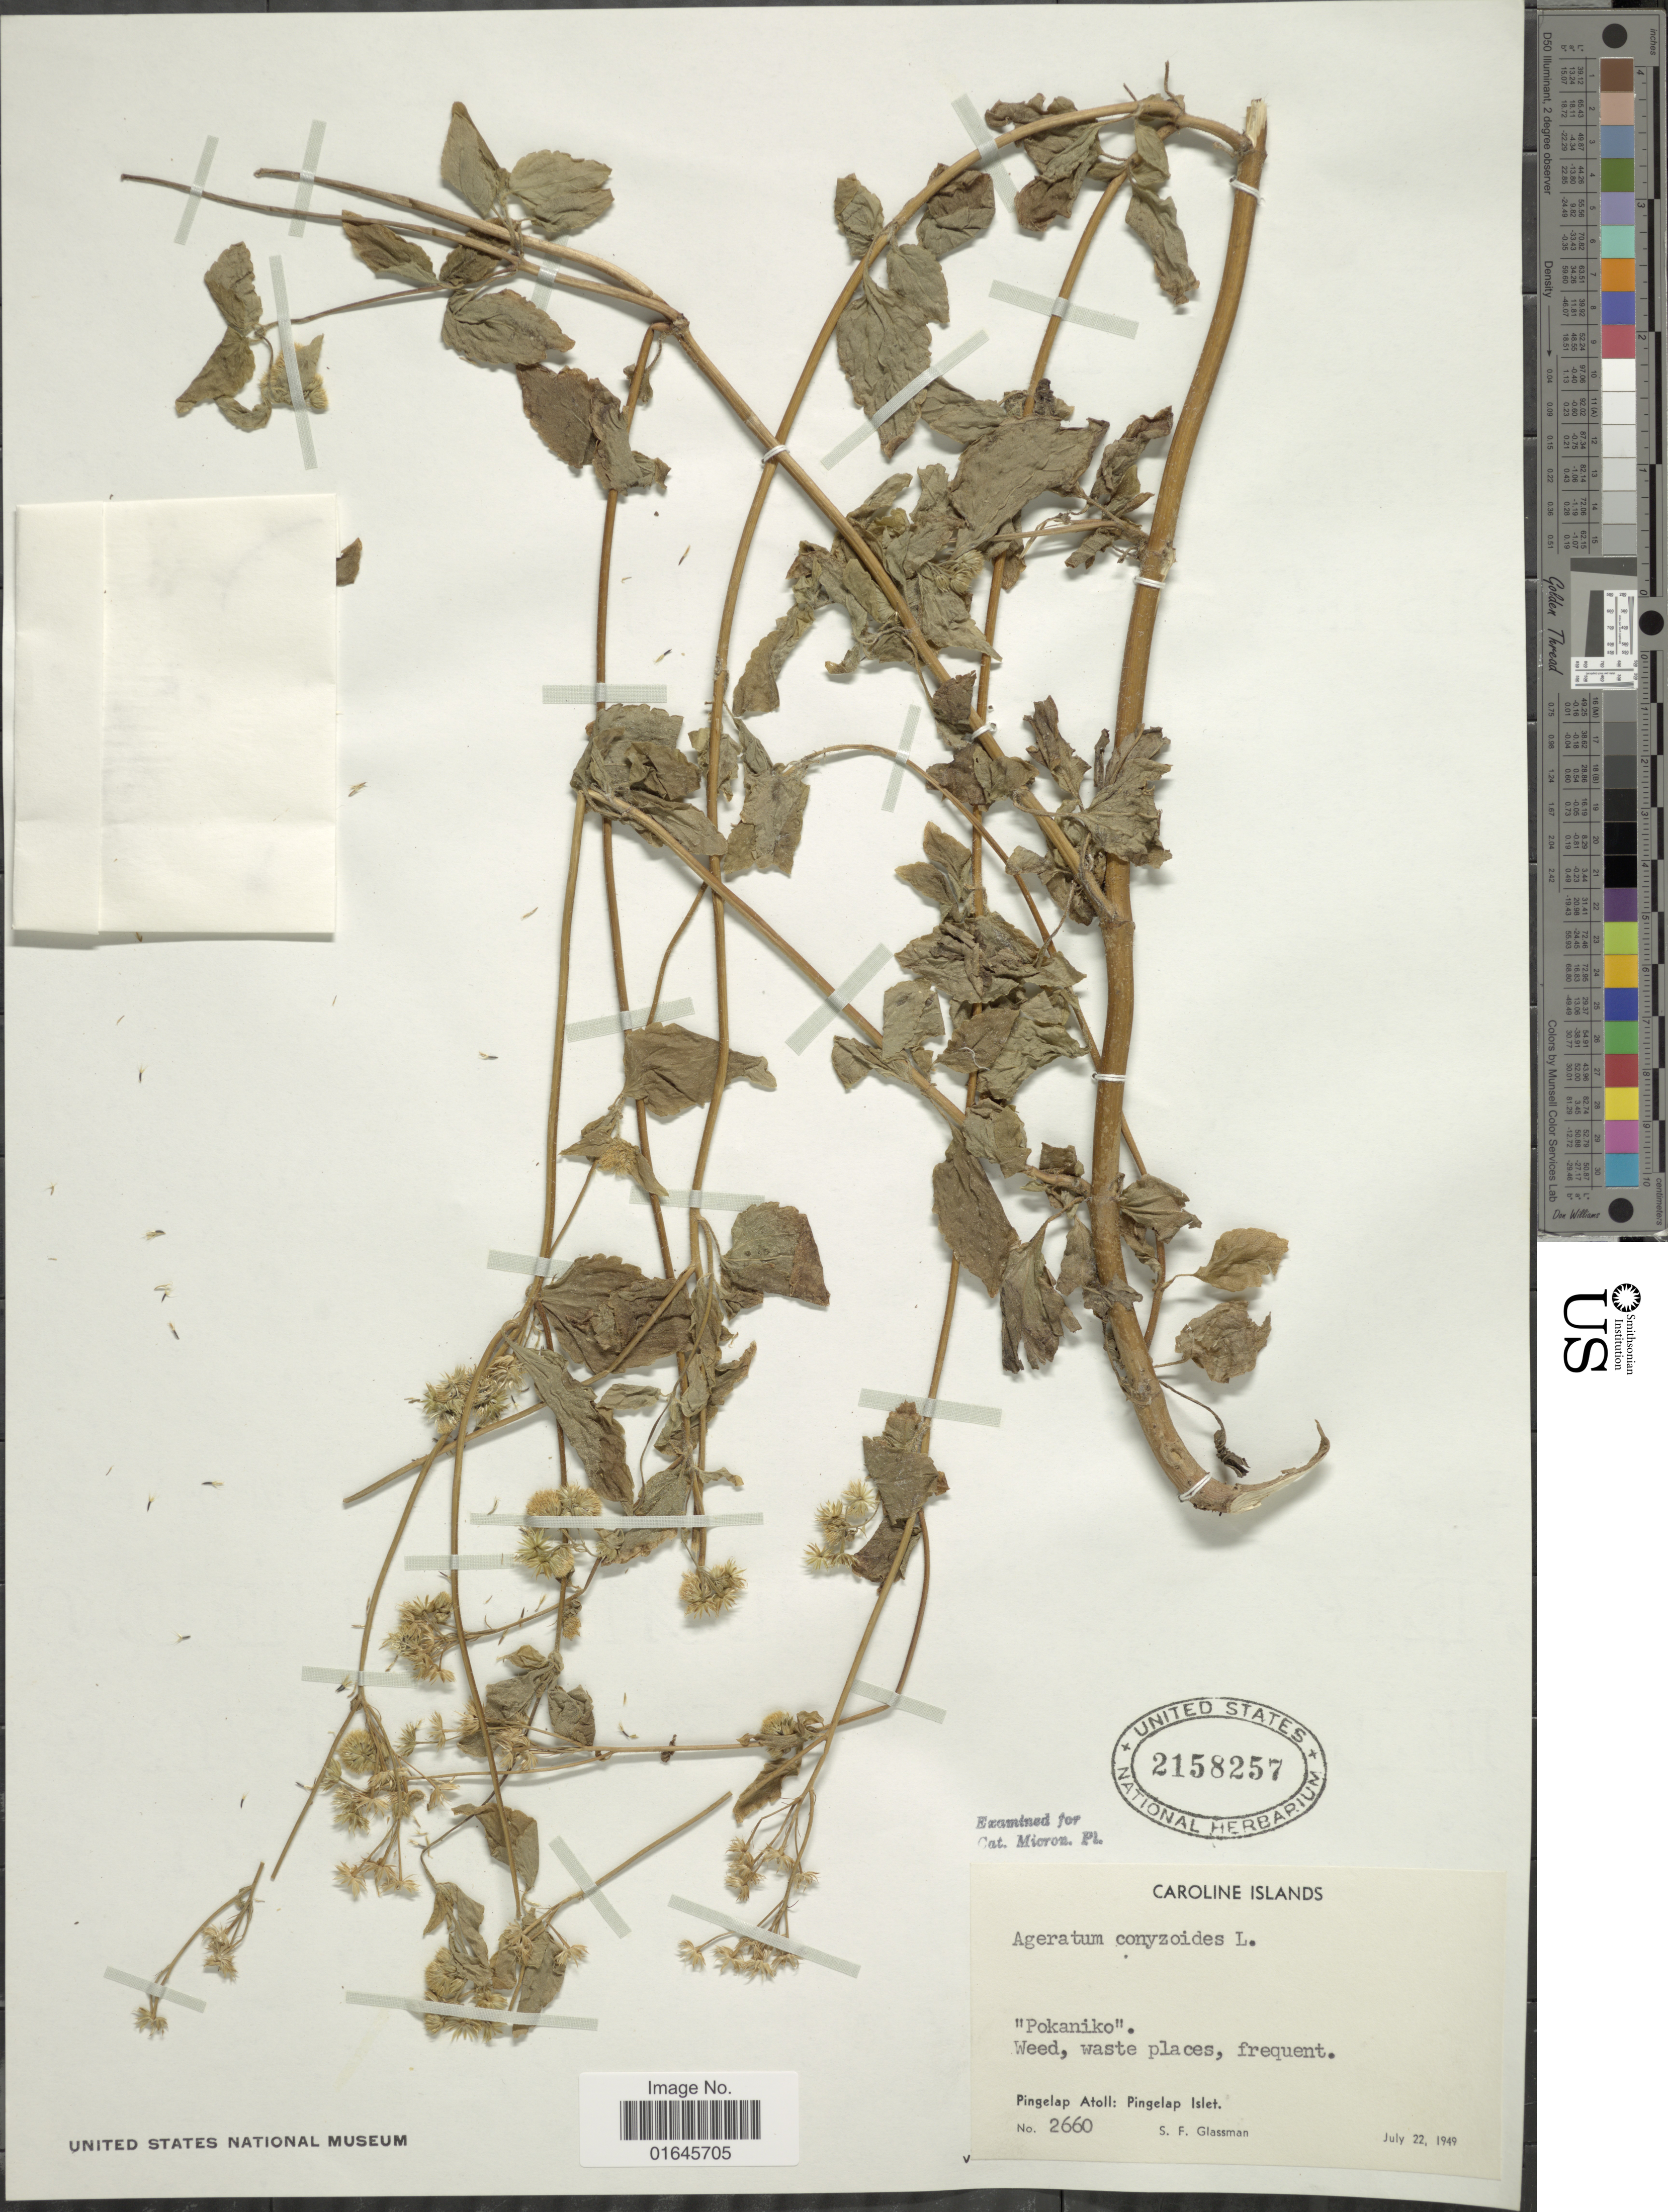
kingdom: Plantae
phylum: Tracheophyta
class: Magnoliopsida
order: Asterales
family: Asteraceae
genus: Ageratum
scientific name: Ageratum conyzoides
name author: L.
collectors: S. F. Glassman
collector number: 2660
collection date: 1949-07-22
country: Micronesia, Federated States of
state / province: Pohnpei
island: Pingelap Atoll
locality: Pingelap Atoll: Pingelap Islet, Caroline Islands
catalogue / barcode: US 2158257